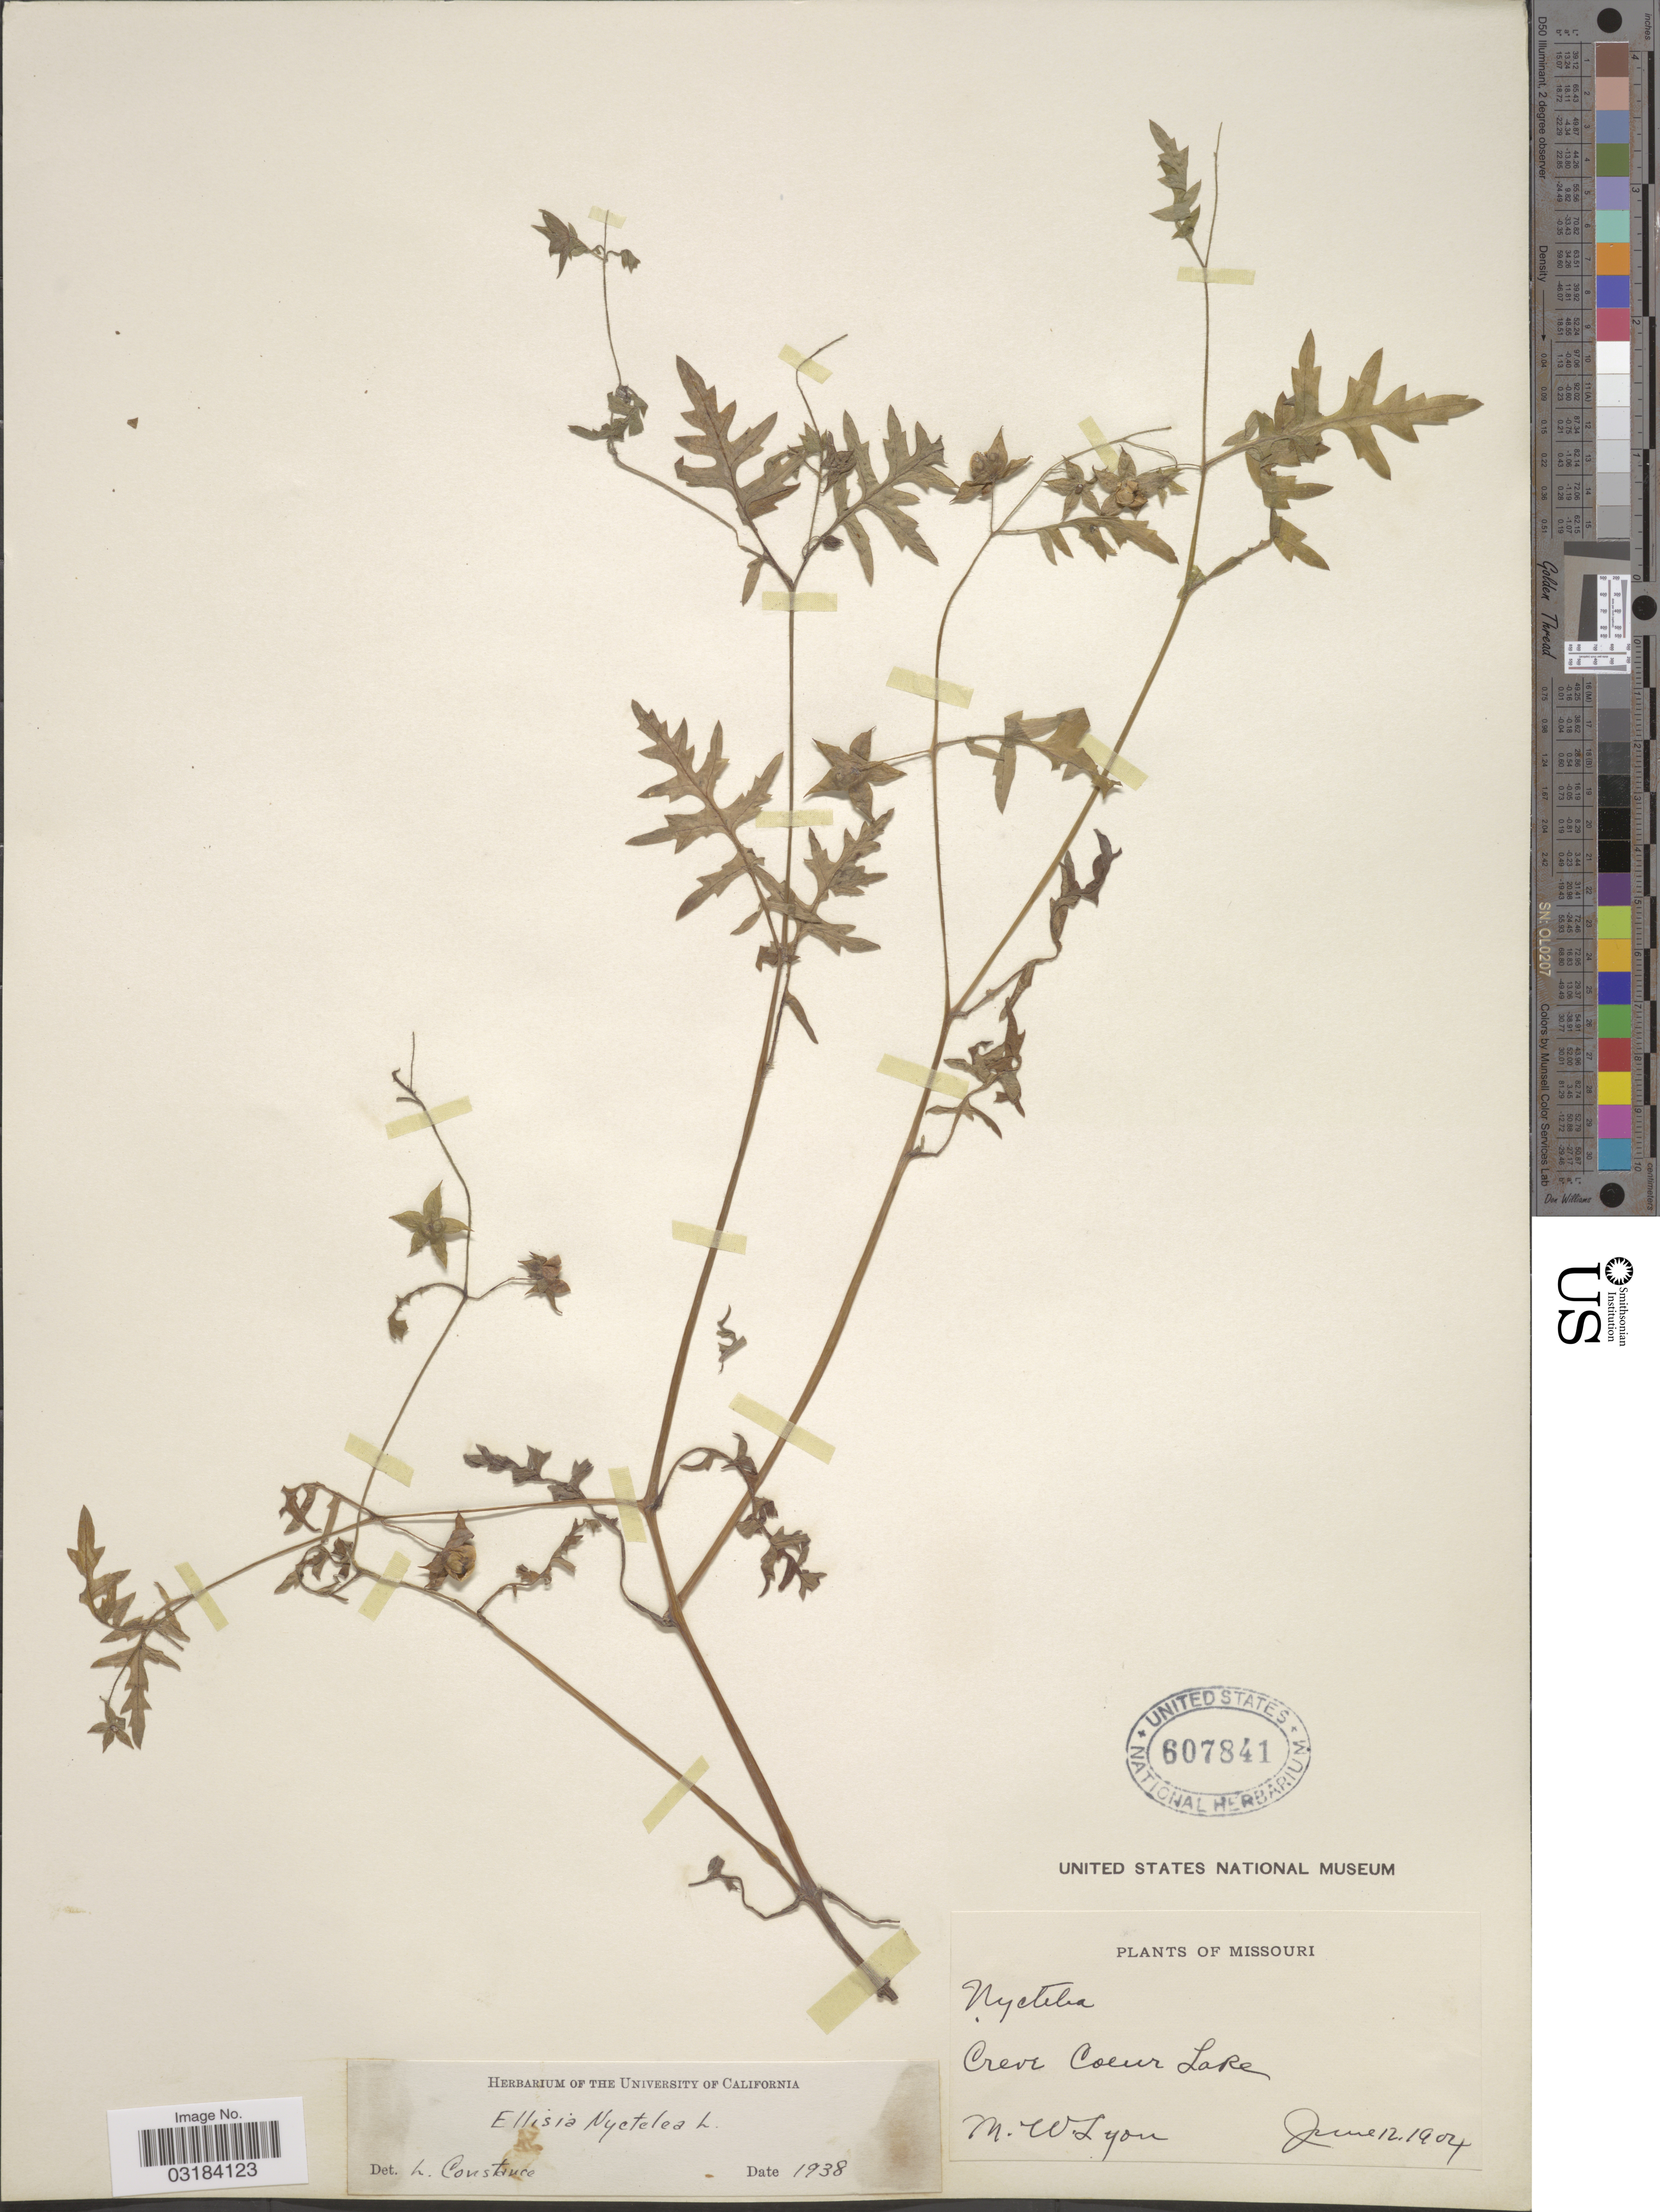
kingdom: Plantae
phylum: Tracheophyta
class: Magnoliopsida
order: Boraginales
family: Hydrophyllaceae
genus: Ellisia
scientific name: Ellisia nyctelea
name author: L.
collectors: M. W. Lyon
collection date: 1904-06-12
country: United States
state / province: Missouri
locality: Creve Coeur Lake.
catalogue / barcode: US 607841